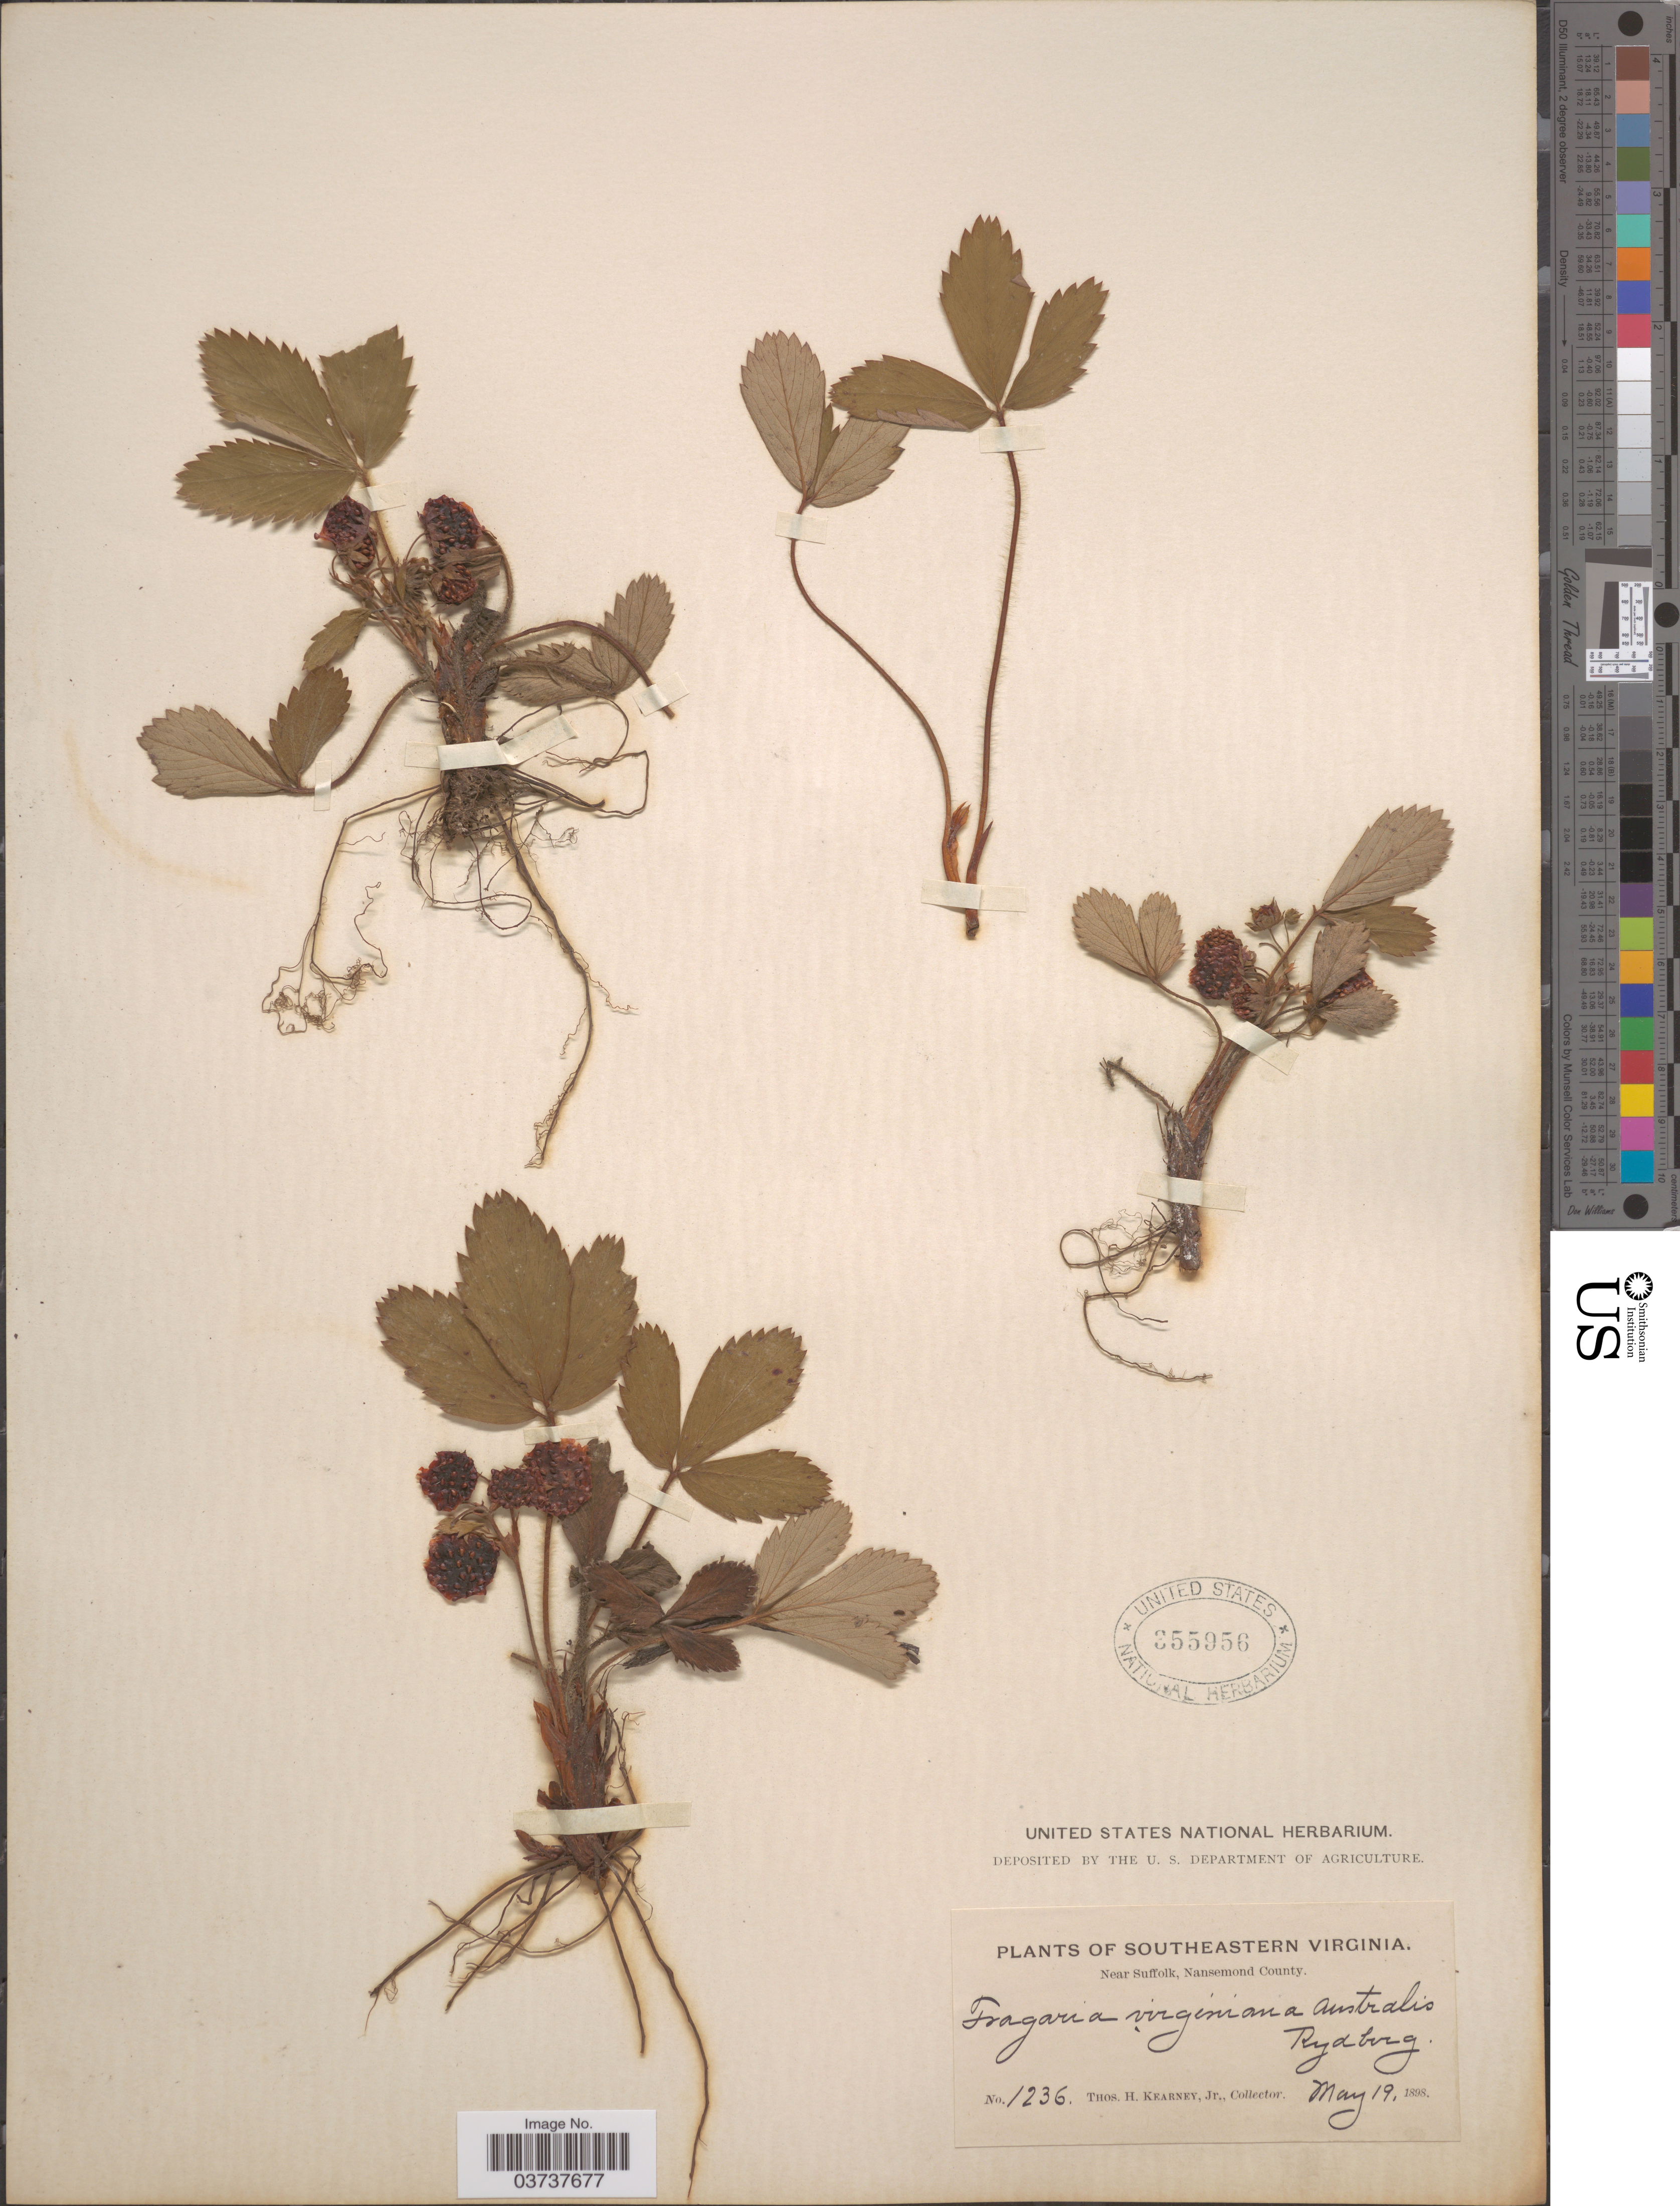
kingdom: Plantae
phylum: Tracheophyta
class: Magnoliopsida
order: Rosales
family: Rosaceae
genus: Fragaria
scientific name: Fragaria virginiana var. australis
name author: Rydb.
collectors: T. H. Kearney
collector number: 1236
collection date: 1898-05-19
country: United States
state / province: Virginia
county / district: City of Suffolk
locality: Southeastern Virginia. Near Suffolk, Nansemond County.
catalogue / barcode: US 355956